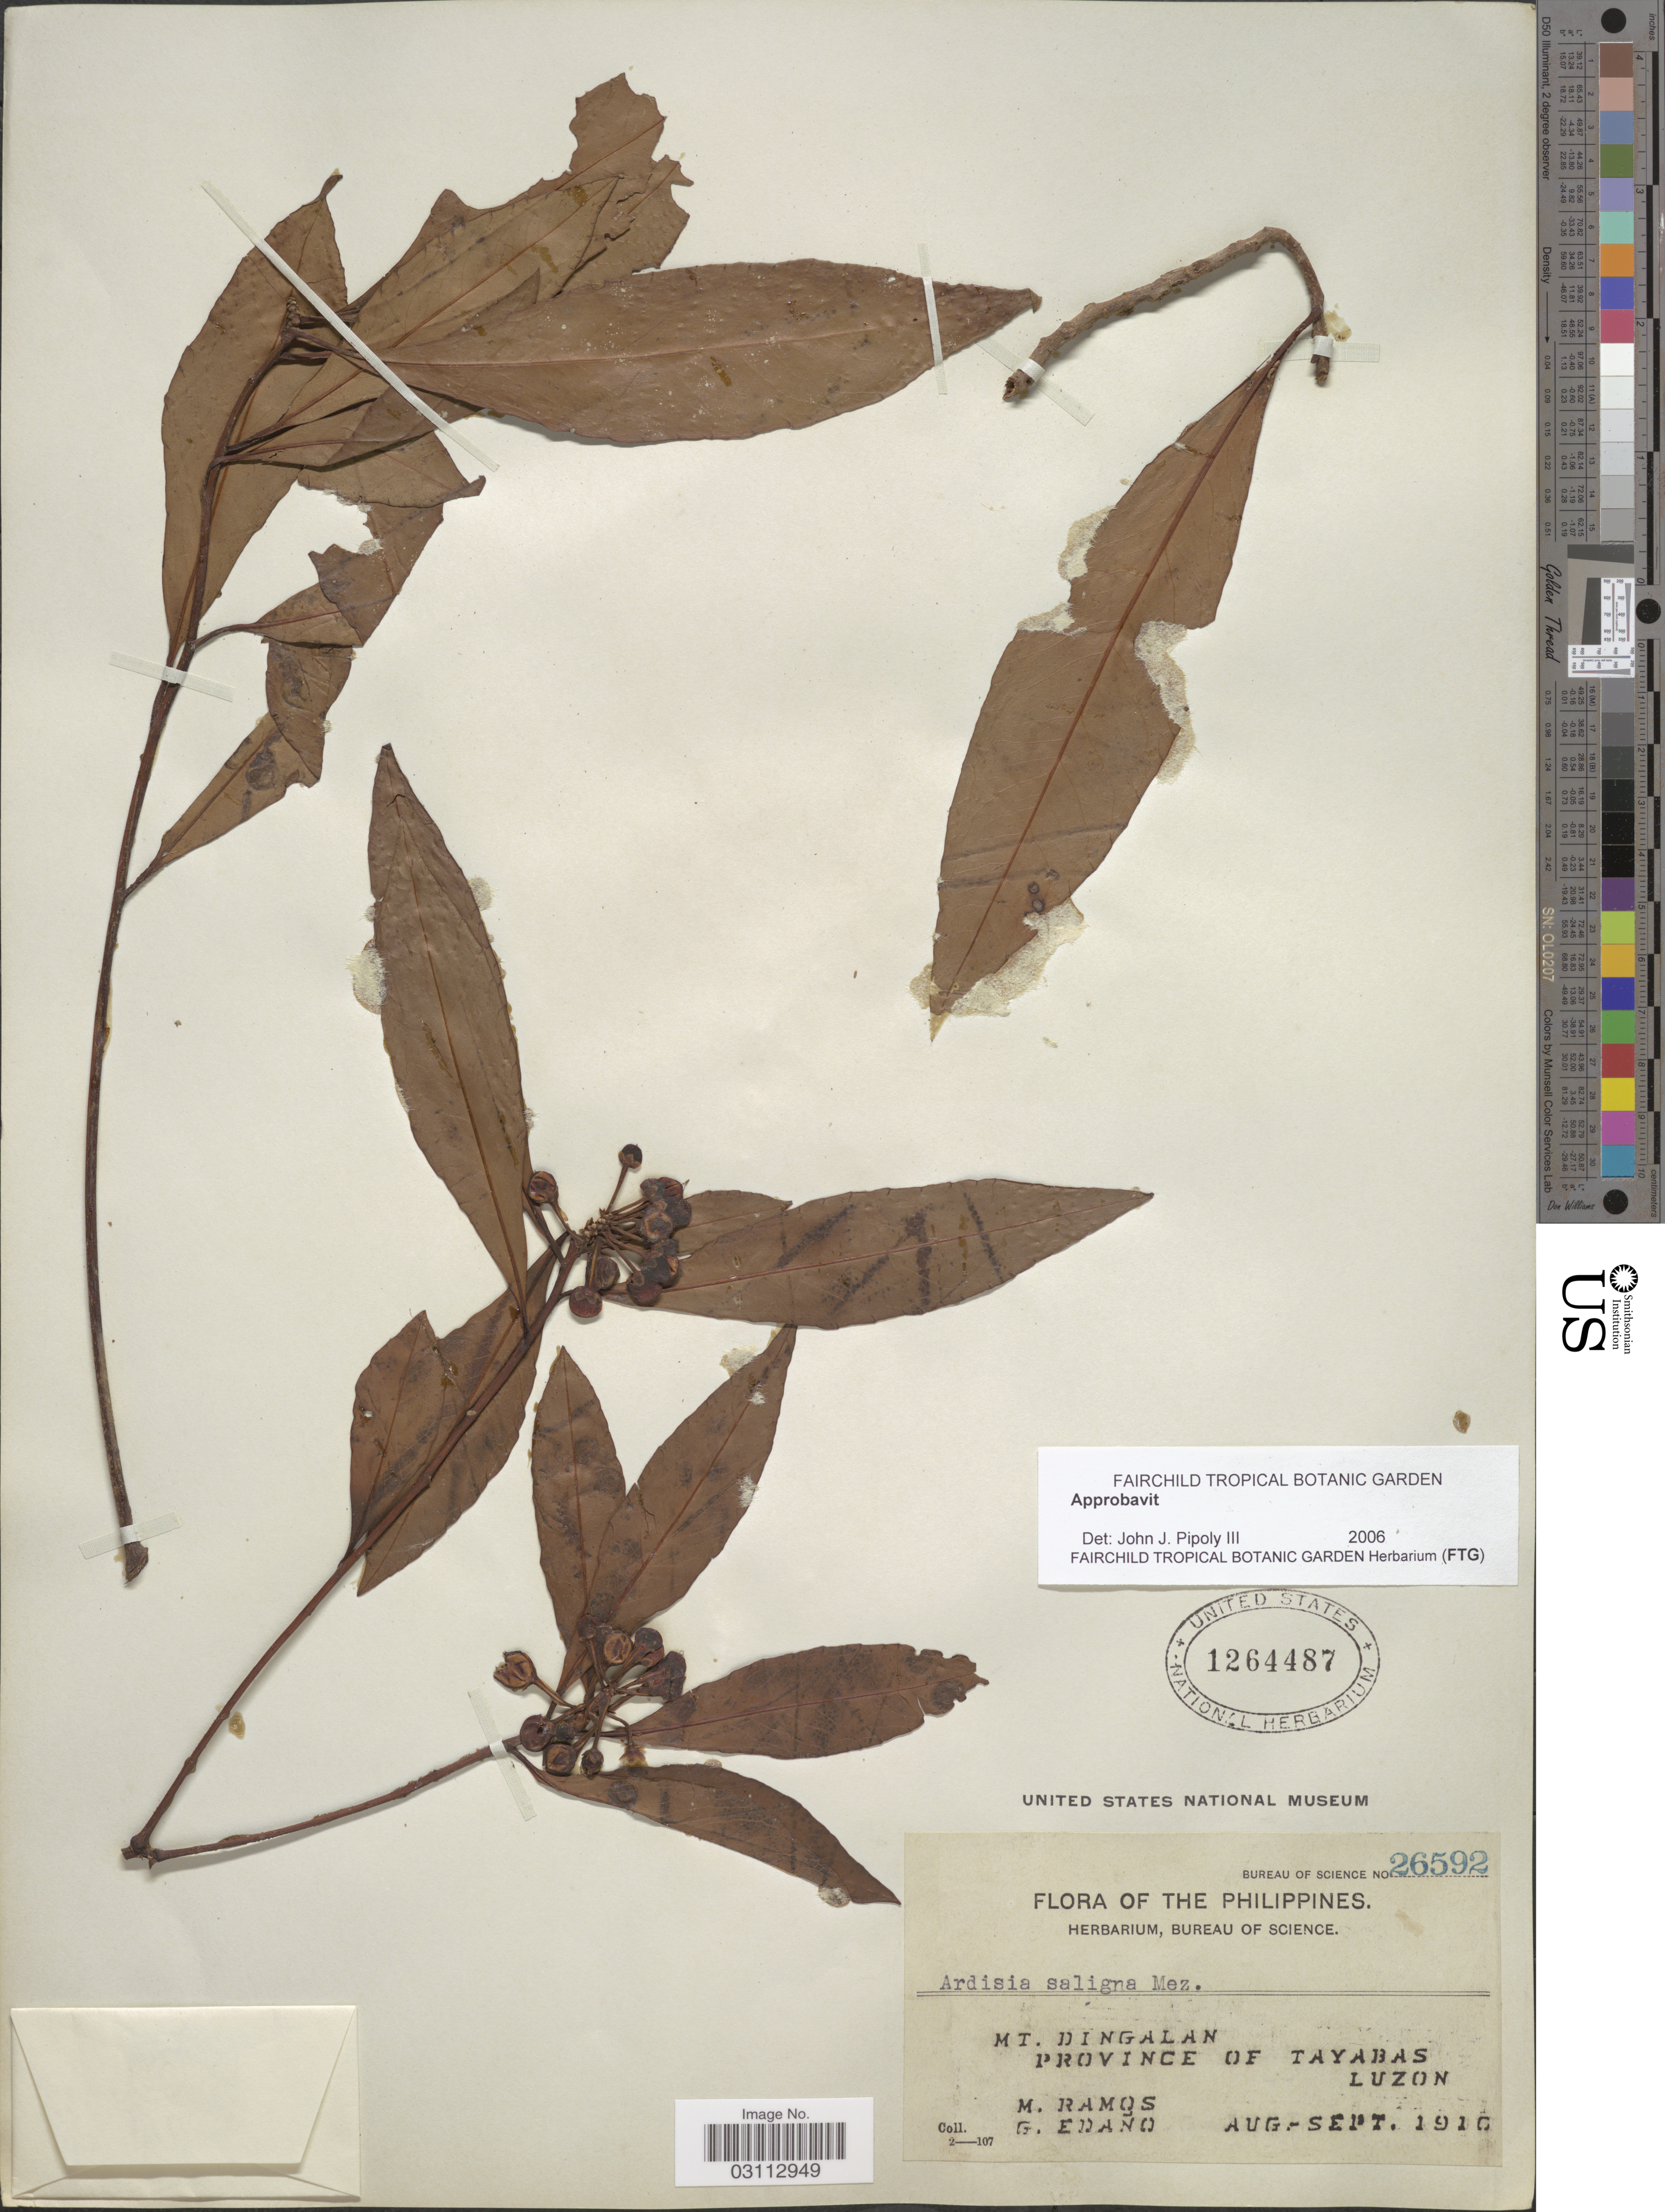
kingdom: Plantae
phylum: Tracheophyta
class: Magnoliopsida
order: Ericales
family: Primulaceae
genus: Ardisia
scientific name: Ardisia saligna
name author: Mez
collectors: M. Ramos & G. Edaño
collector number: Bureau of Science 26592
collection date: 1916-08/1916-09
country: Philippines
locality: Mt. Dingalan. Province of Tayabas. Luzon.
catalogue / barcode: US 1264487